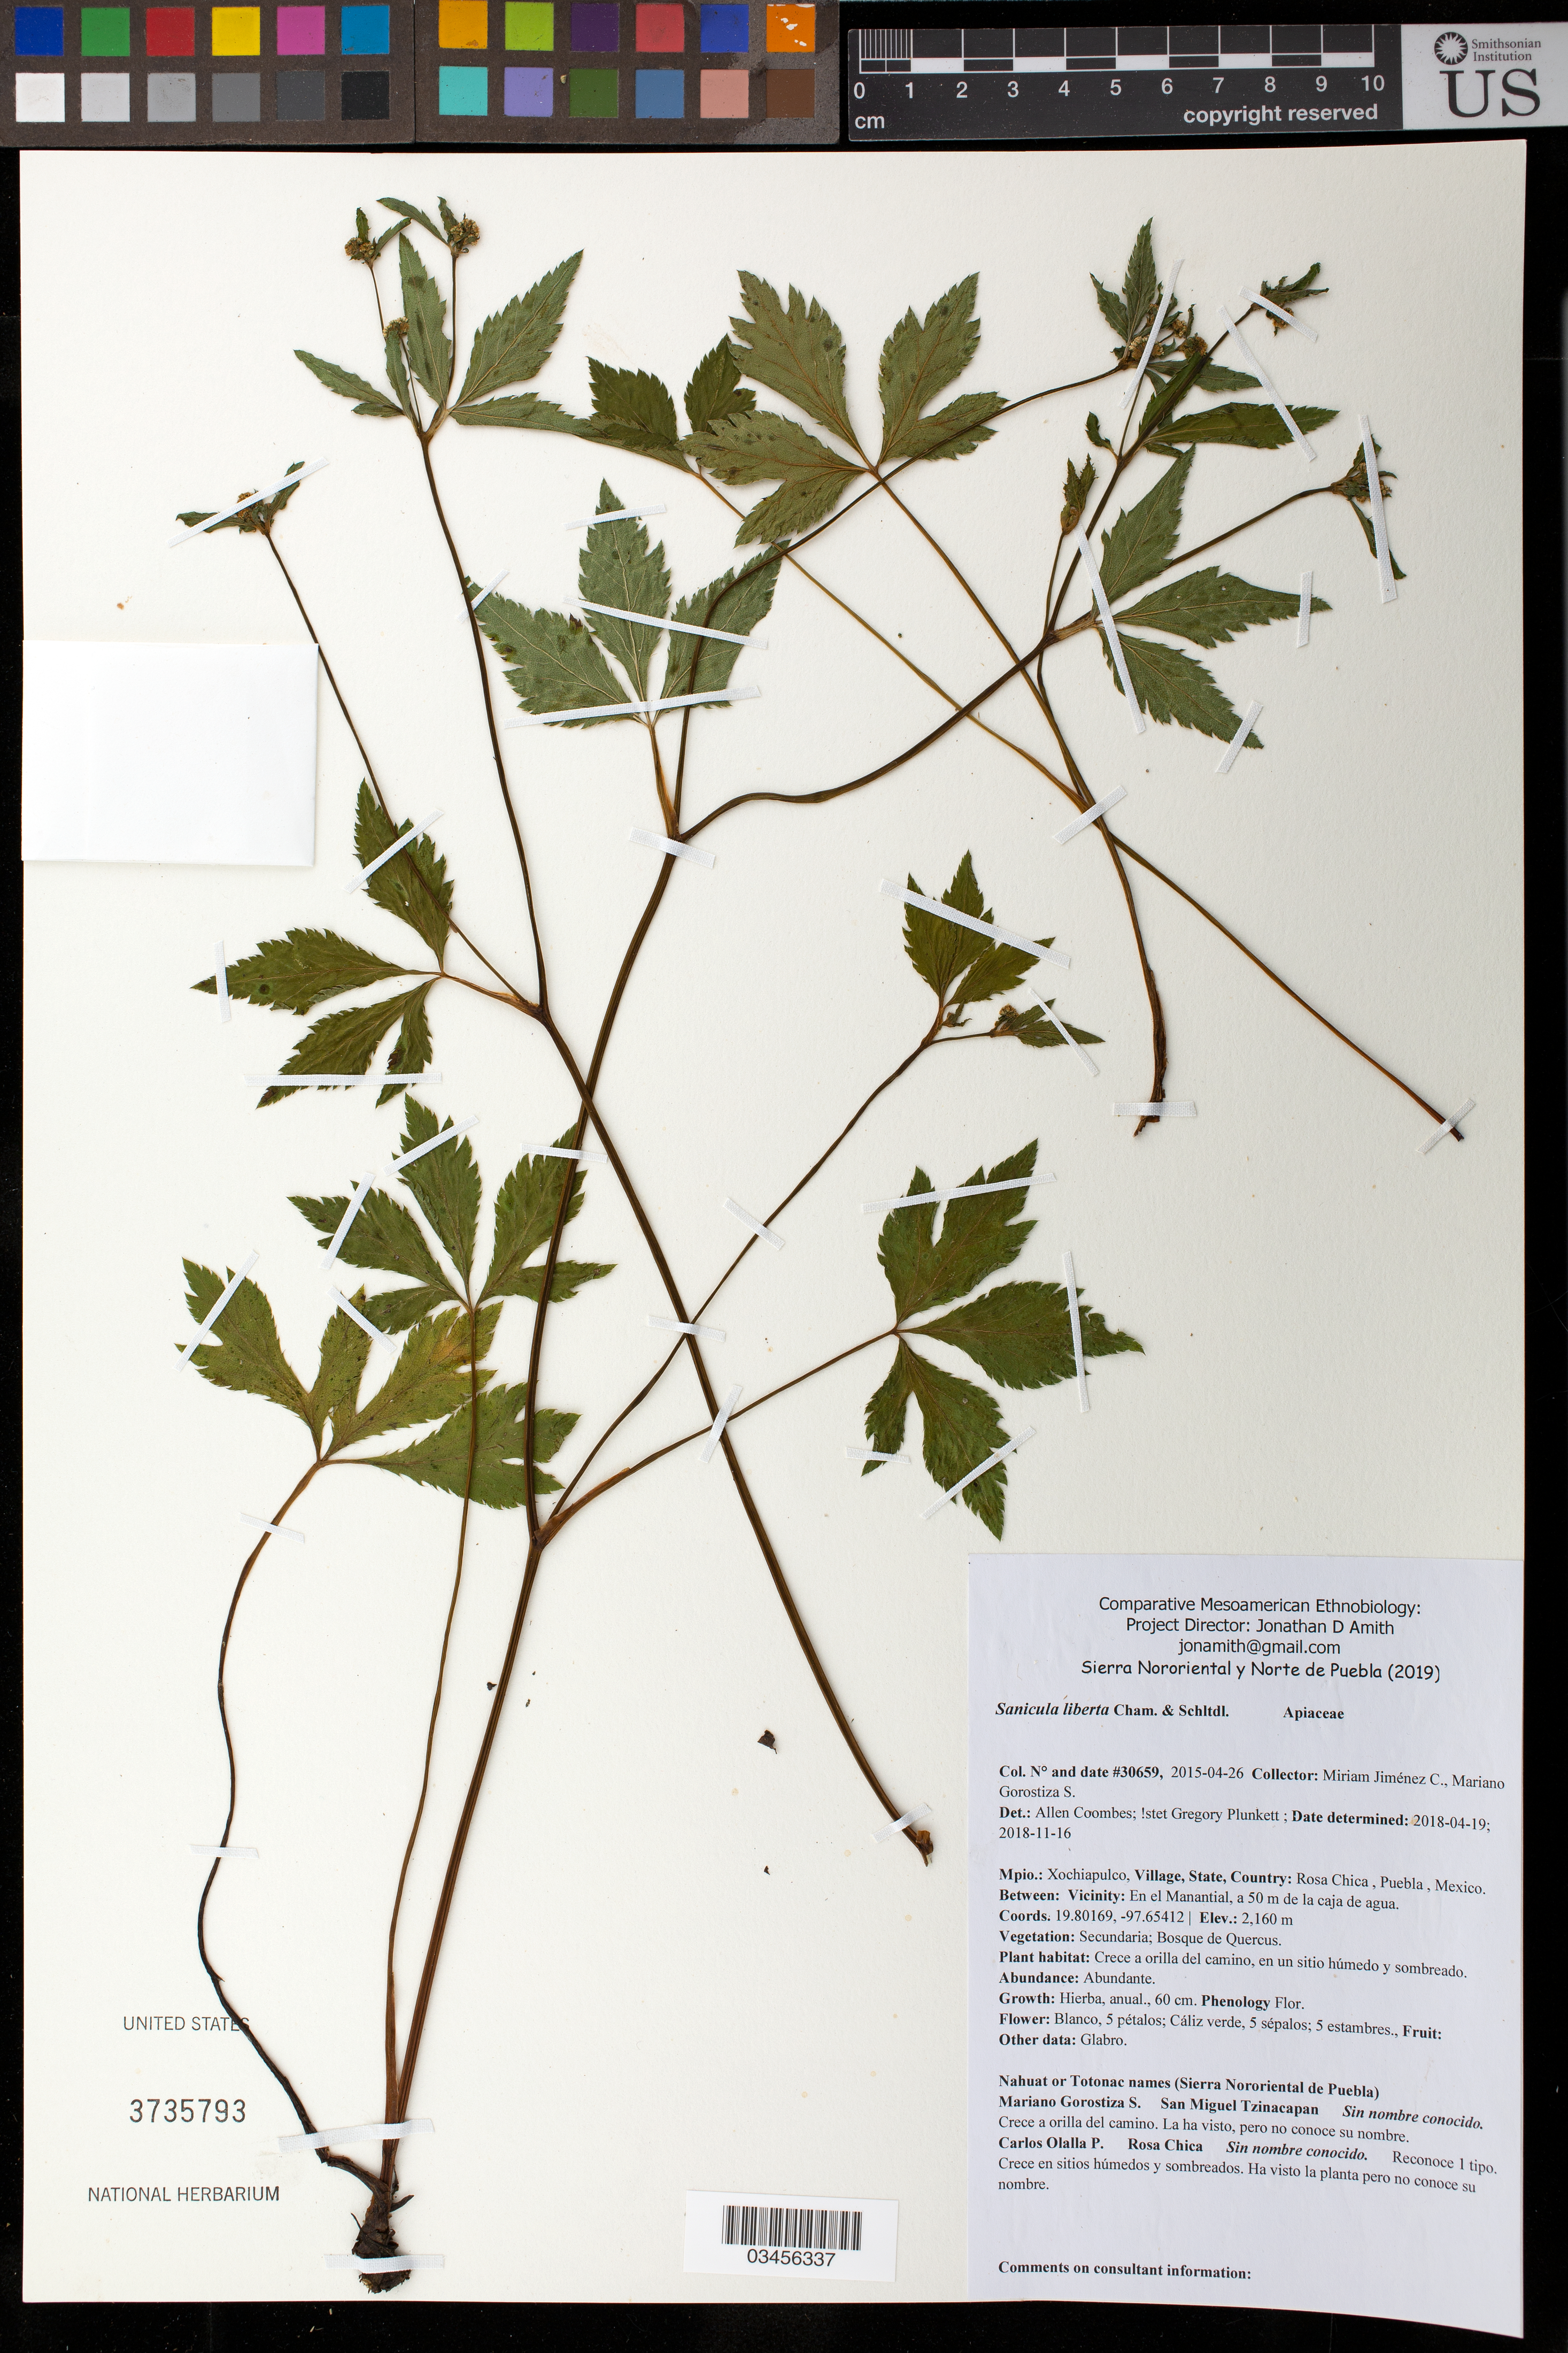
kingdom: Plantae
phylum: Tracheophyta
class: Magnoliopsida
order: Apiales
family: Apiaceae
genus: Sanicula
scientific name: Sanicula liberta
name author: Cham. & Schltdl.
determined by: Coombes, Allen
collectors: M. Jiménez Chimil & M. Gorostiza S.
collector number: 30659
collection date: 2015-04-26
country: México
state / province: Puebla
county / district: Xochiapulco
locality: PUEBLO: Rosa Chica; LOCALIDAD EXACTA: En el Manantial, a 50 m de la caja de agua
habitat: Bosque de Quercus | A orilla del camino, en un sitio húmedo y sombreado.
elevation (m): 2160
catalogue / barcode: US 3735793